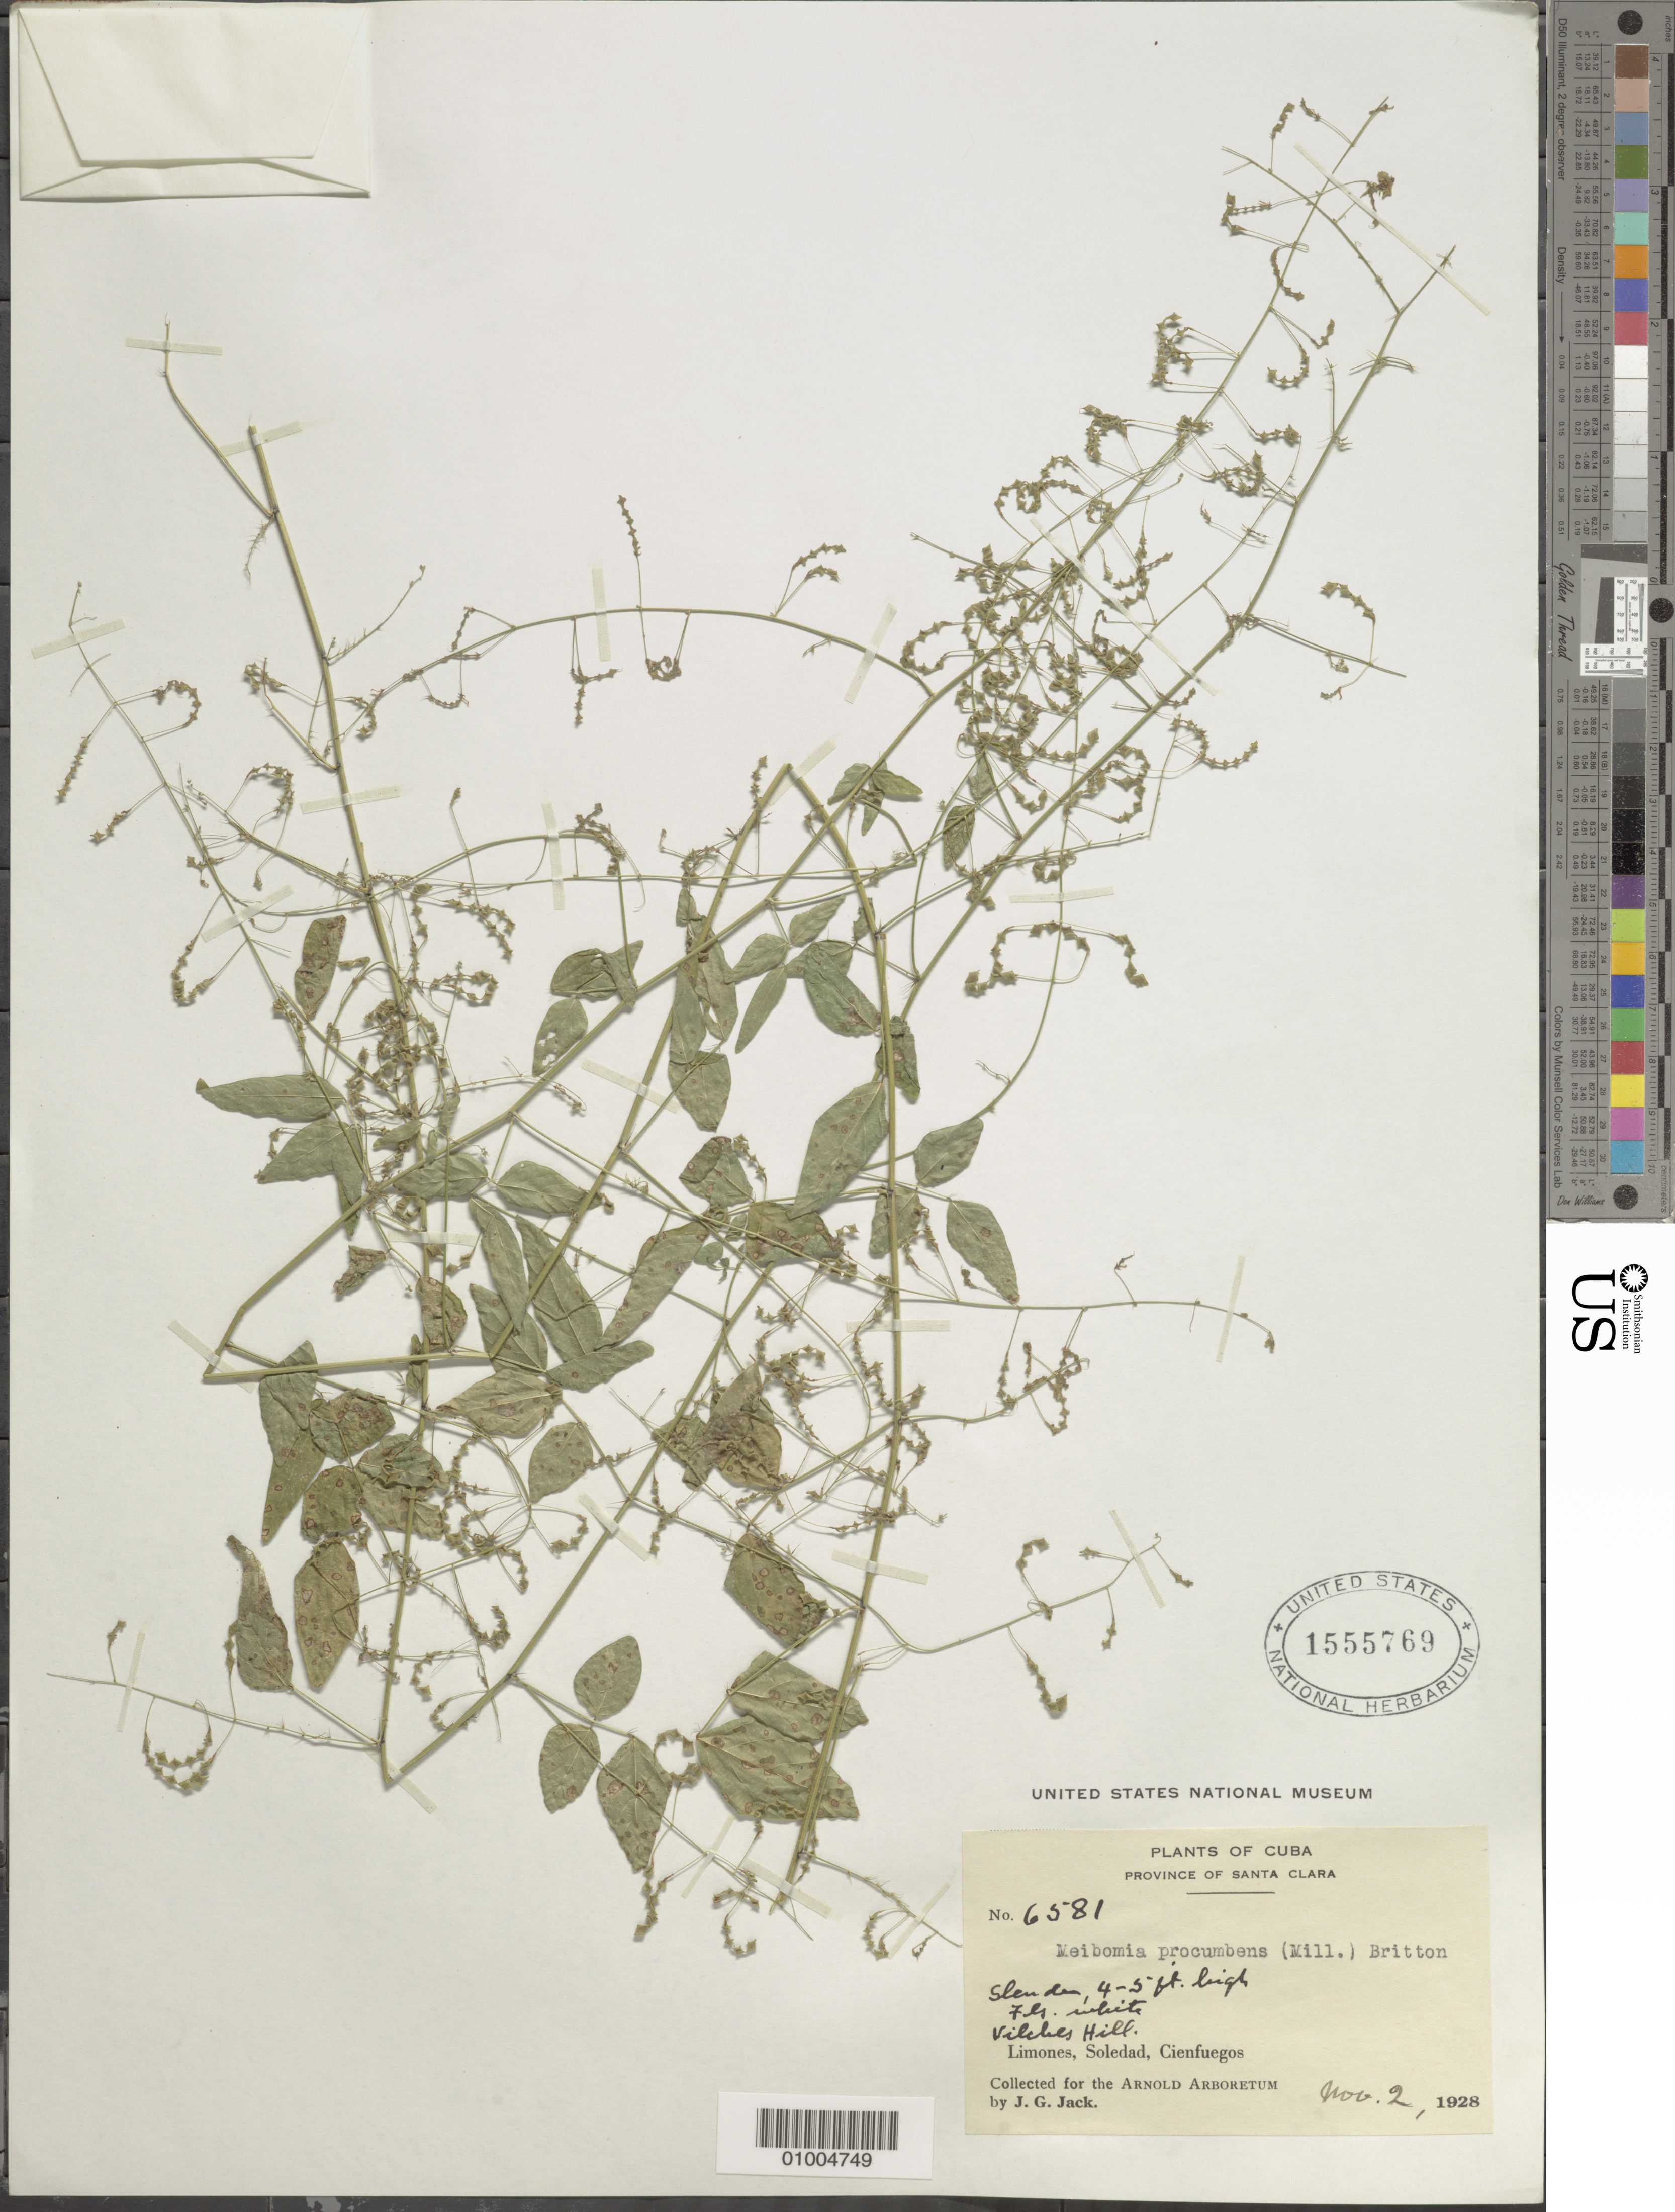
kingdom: Plantae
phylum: Tracheophyta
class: Magnoliopsida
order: Fabales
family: Fabaceae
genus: Desmodium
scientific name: Desmodium procumbens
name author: (Mill.) Hitchc.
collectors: J. G. Jack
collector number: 6581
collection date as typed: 02 Nov 1928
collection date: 1928-11-02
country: Cuba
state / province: Cienfuegos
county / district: Santa Clara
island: Cuba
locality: Limones, Soledad, Cienfuegos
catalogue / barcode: US 1555769